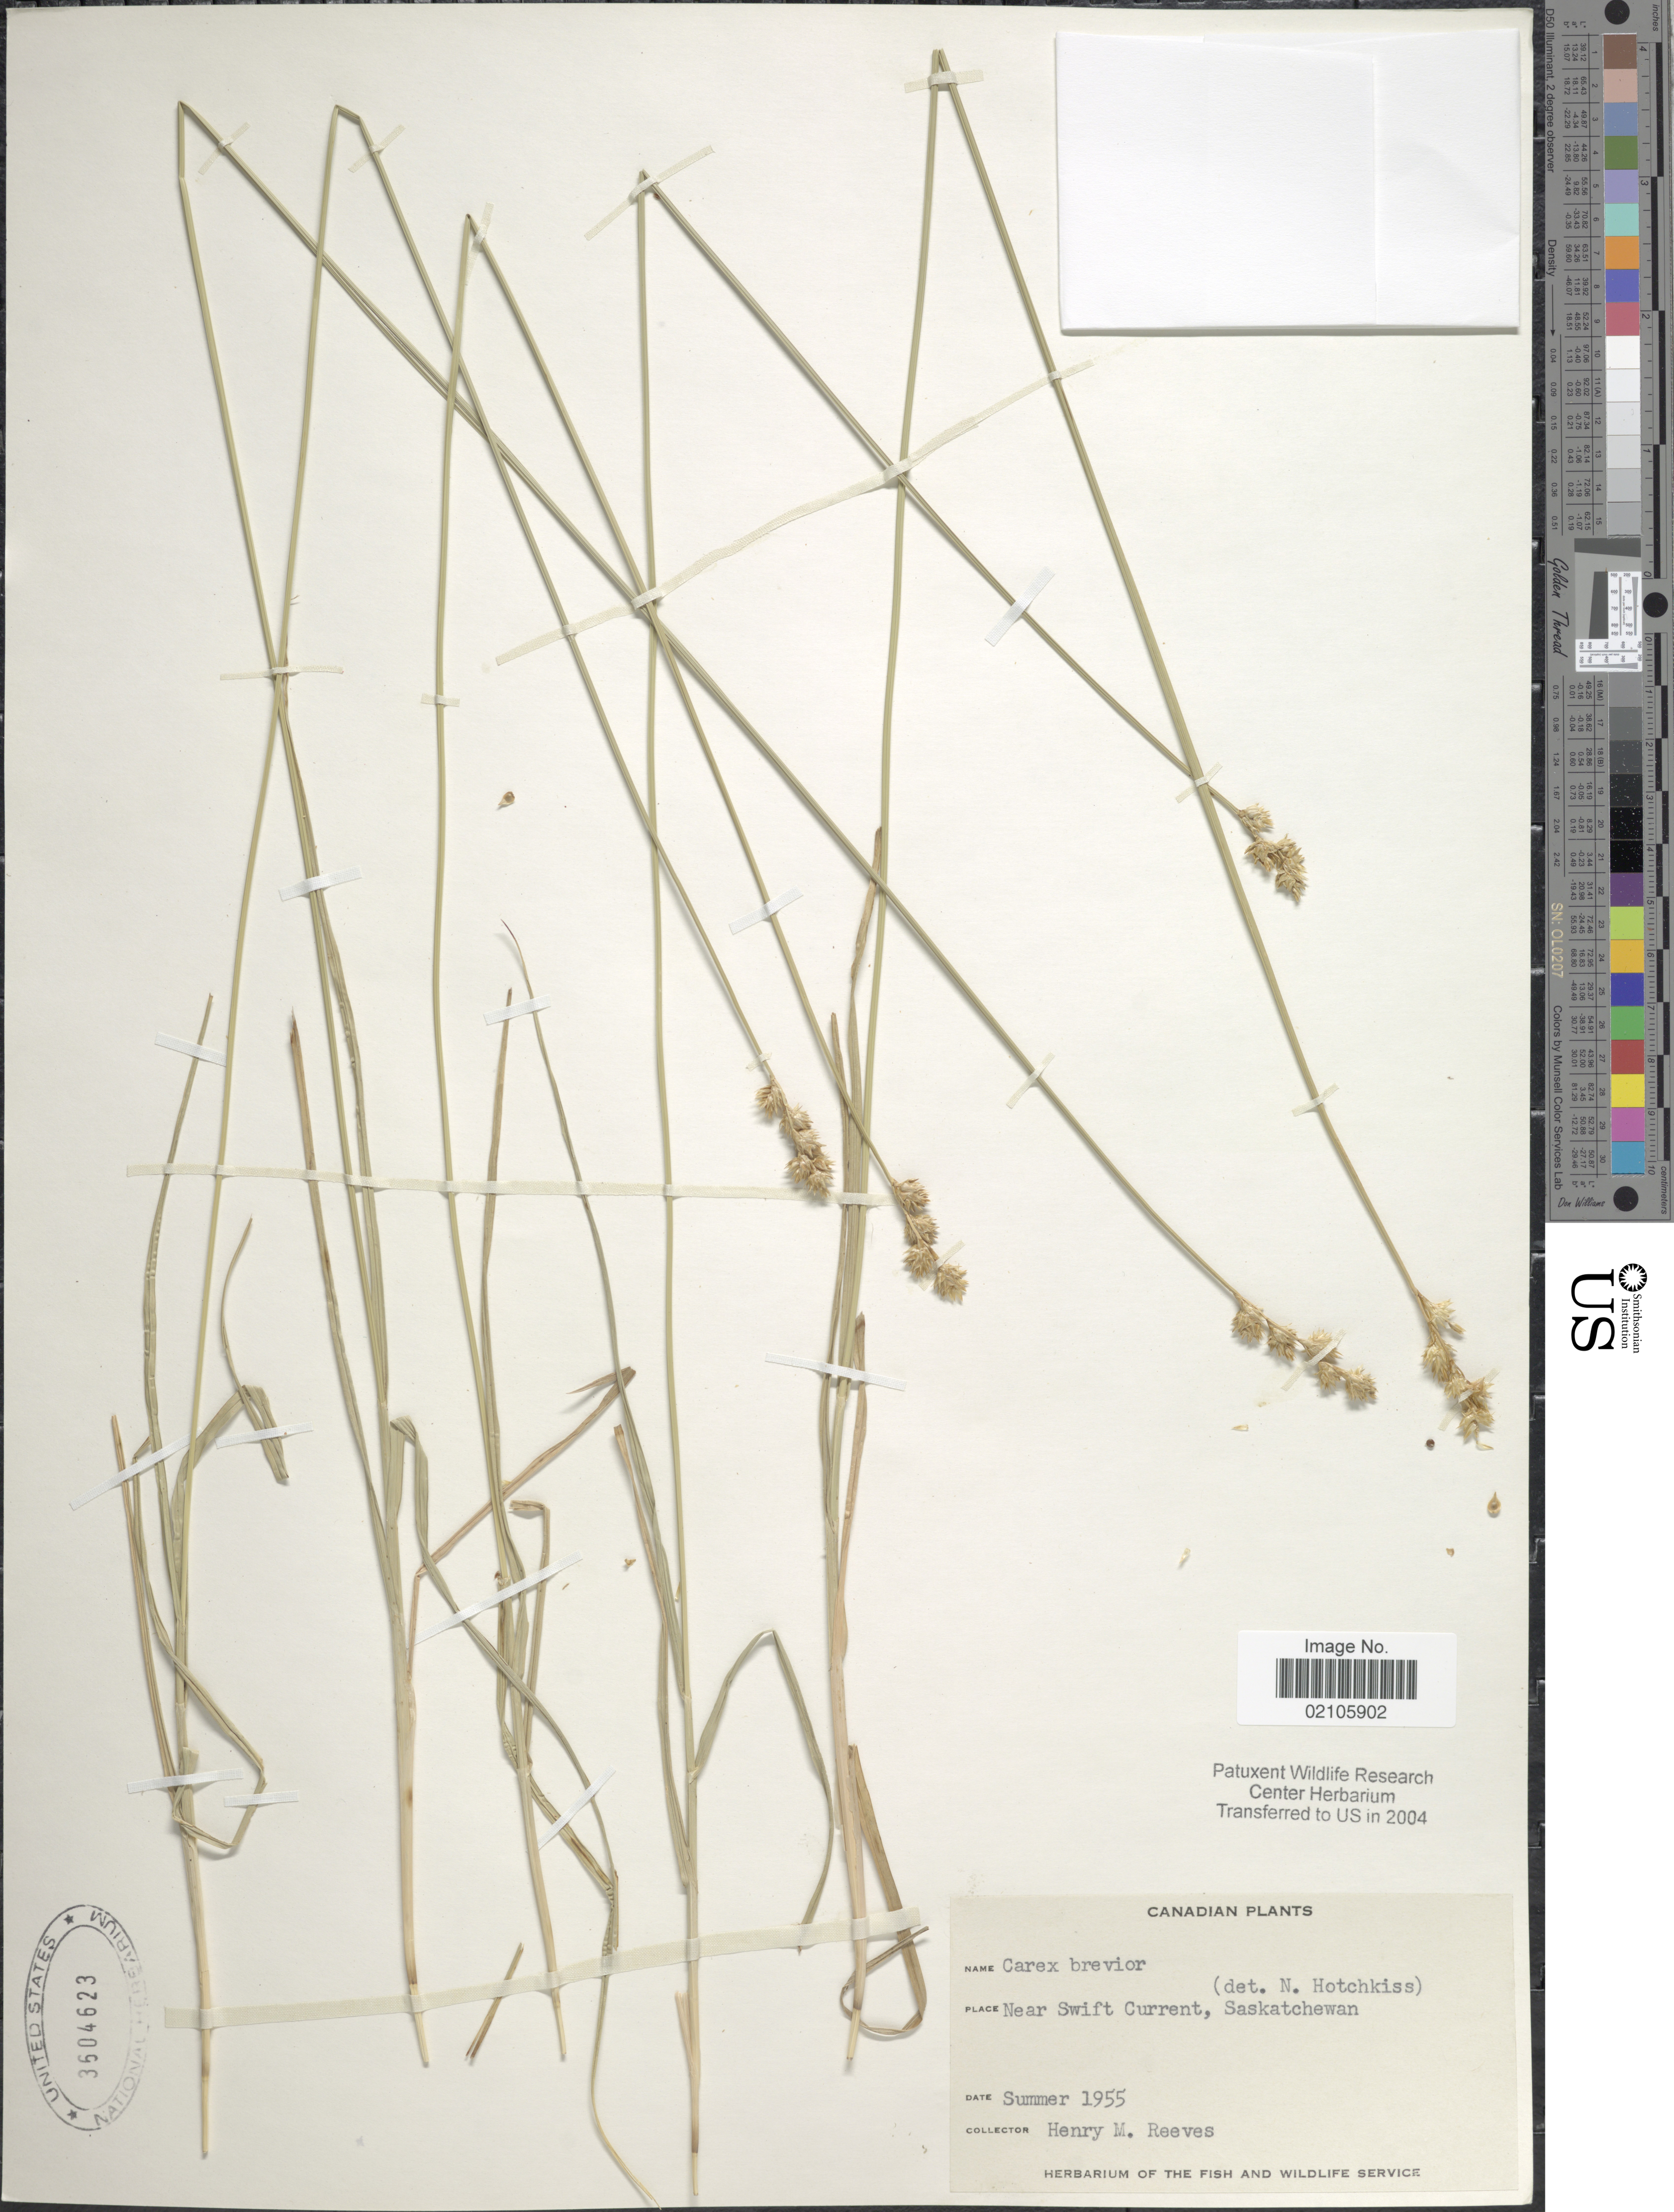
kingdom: Plantae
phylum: Tracheophyta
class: Liliopsida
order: Poales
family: Cyperaceae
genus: Carex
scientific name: Carex brevior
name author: (Dewey) Mack. ex Lunell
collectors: H. Reeves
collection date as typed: Summer 1955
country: Canada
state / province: Saskatchewan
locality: Near Swift Current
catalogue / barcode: US 3604623